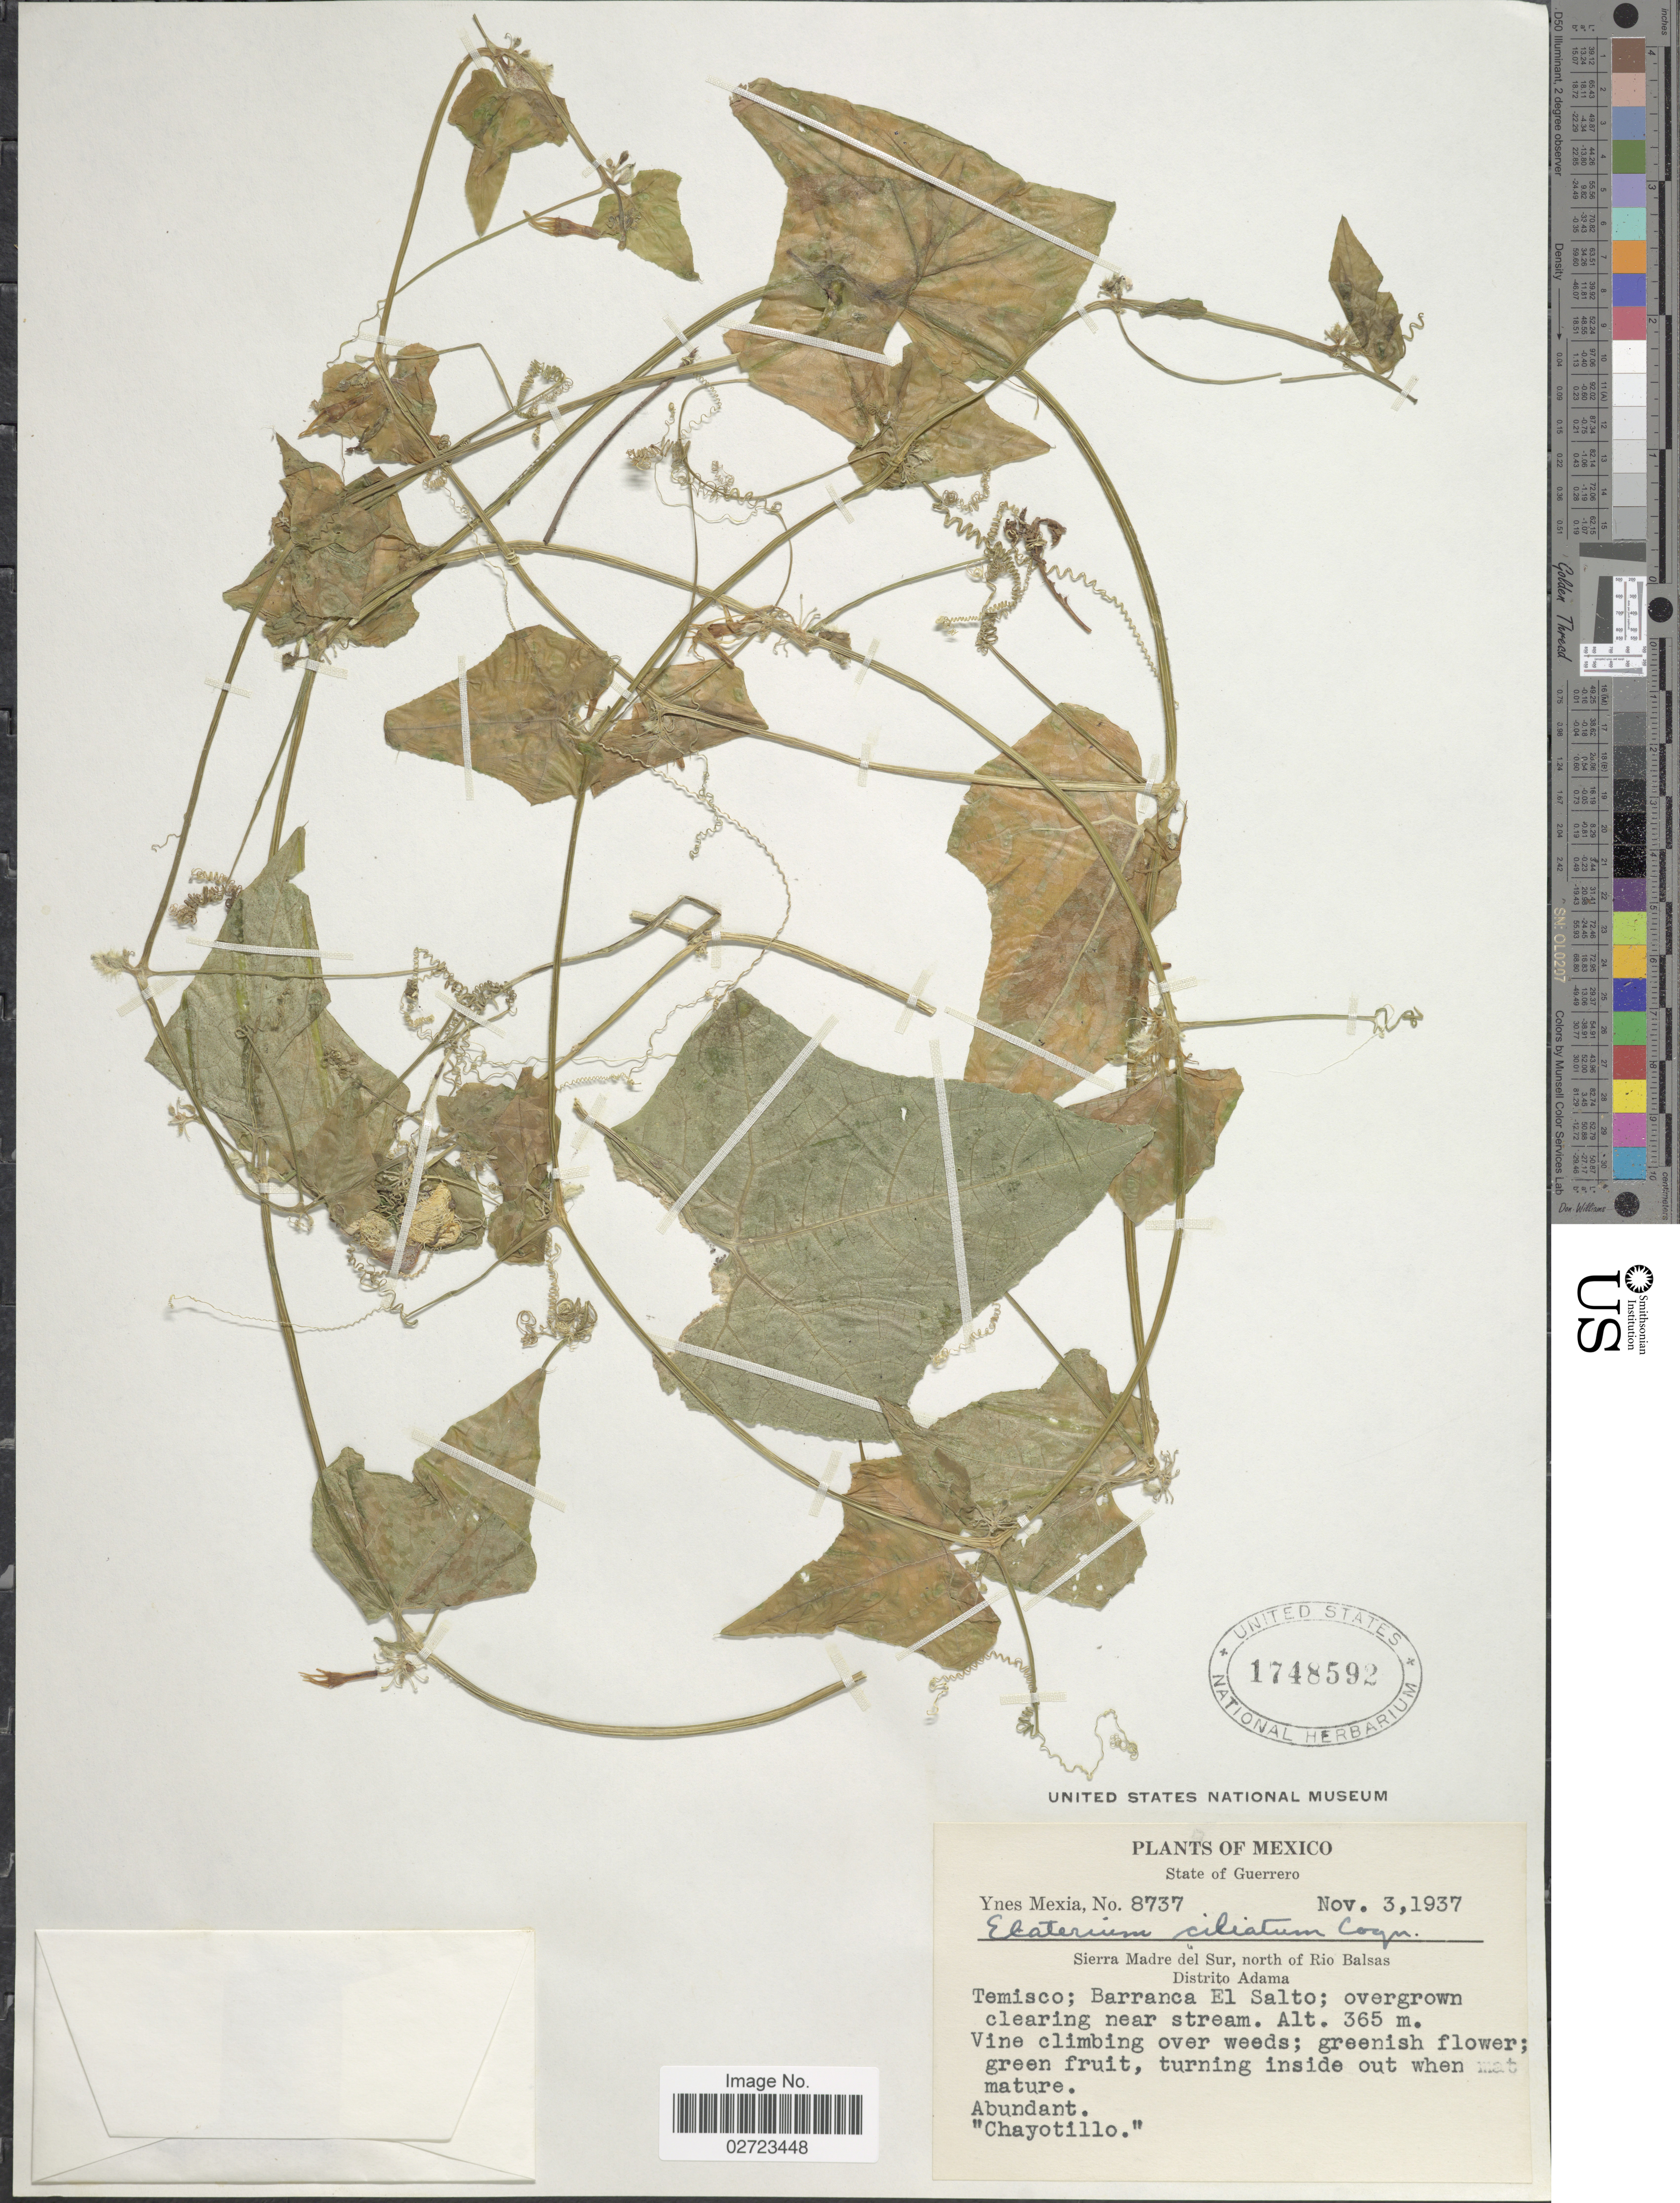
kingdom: Plantae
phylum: Tracheophyta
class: Magnoliopsida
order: Cucurbitales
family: Cucurbitaceae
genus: Cyclanthera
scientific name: Cyclanthera carthagenensis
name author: (Jacq.) H. Schaef. & S.S. Renner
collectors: Y. Mexia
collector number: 8737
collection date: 1937-11-03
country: Mexico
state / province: Guerrero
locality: Sierra Madre del Sur, north of Rio Balsas, Distrito Adama, Temisco; Barranca El Salto; overgrown clearing near stream.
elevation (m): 365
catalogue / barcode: US 1748592